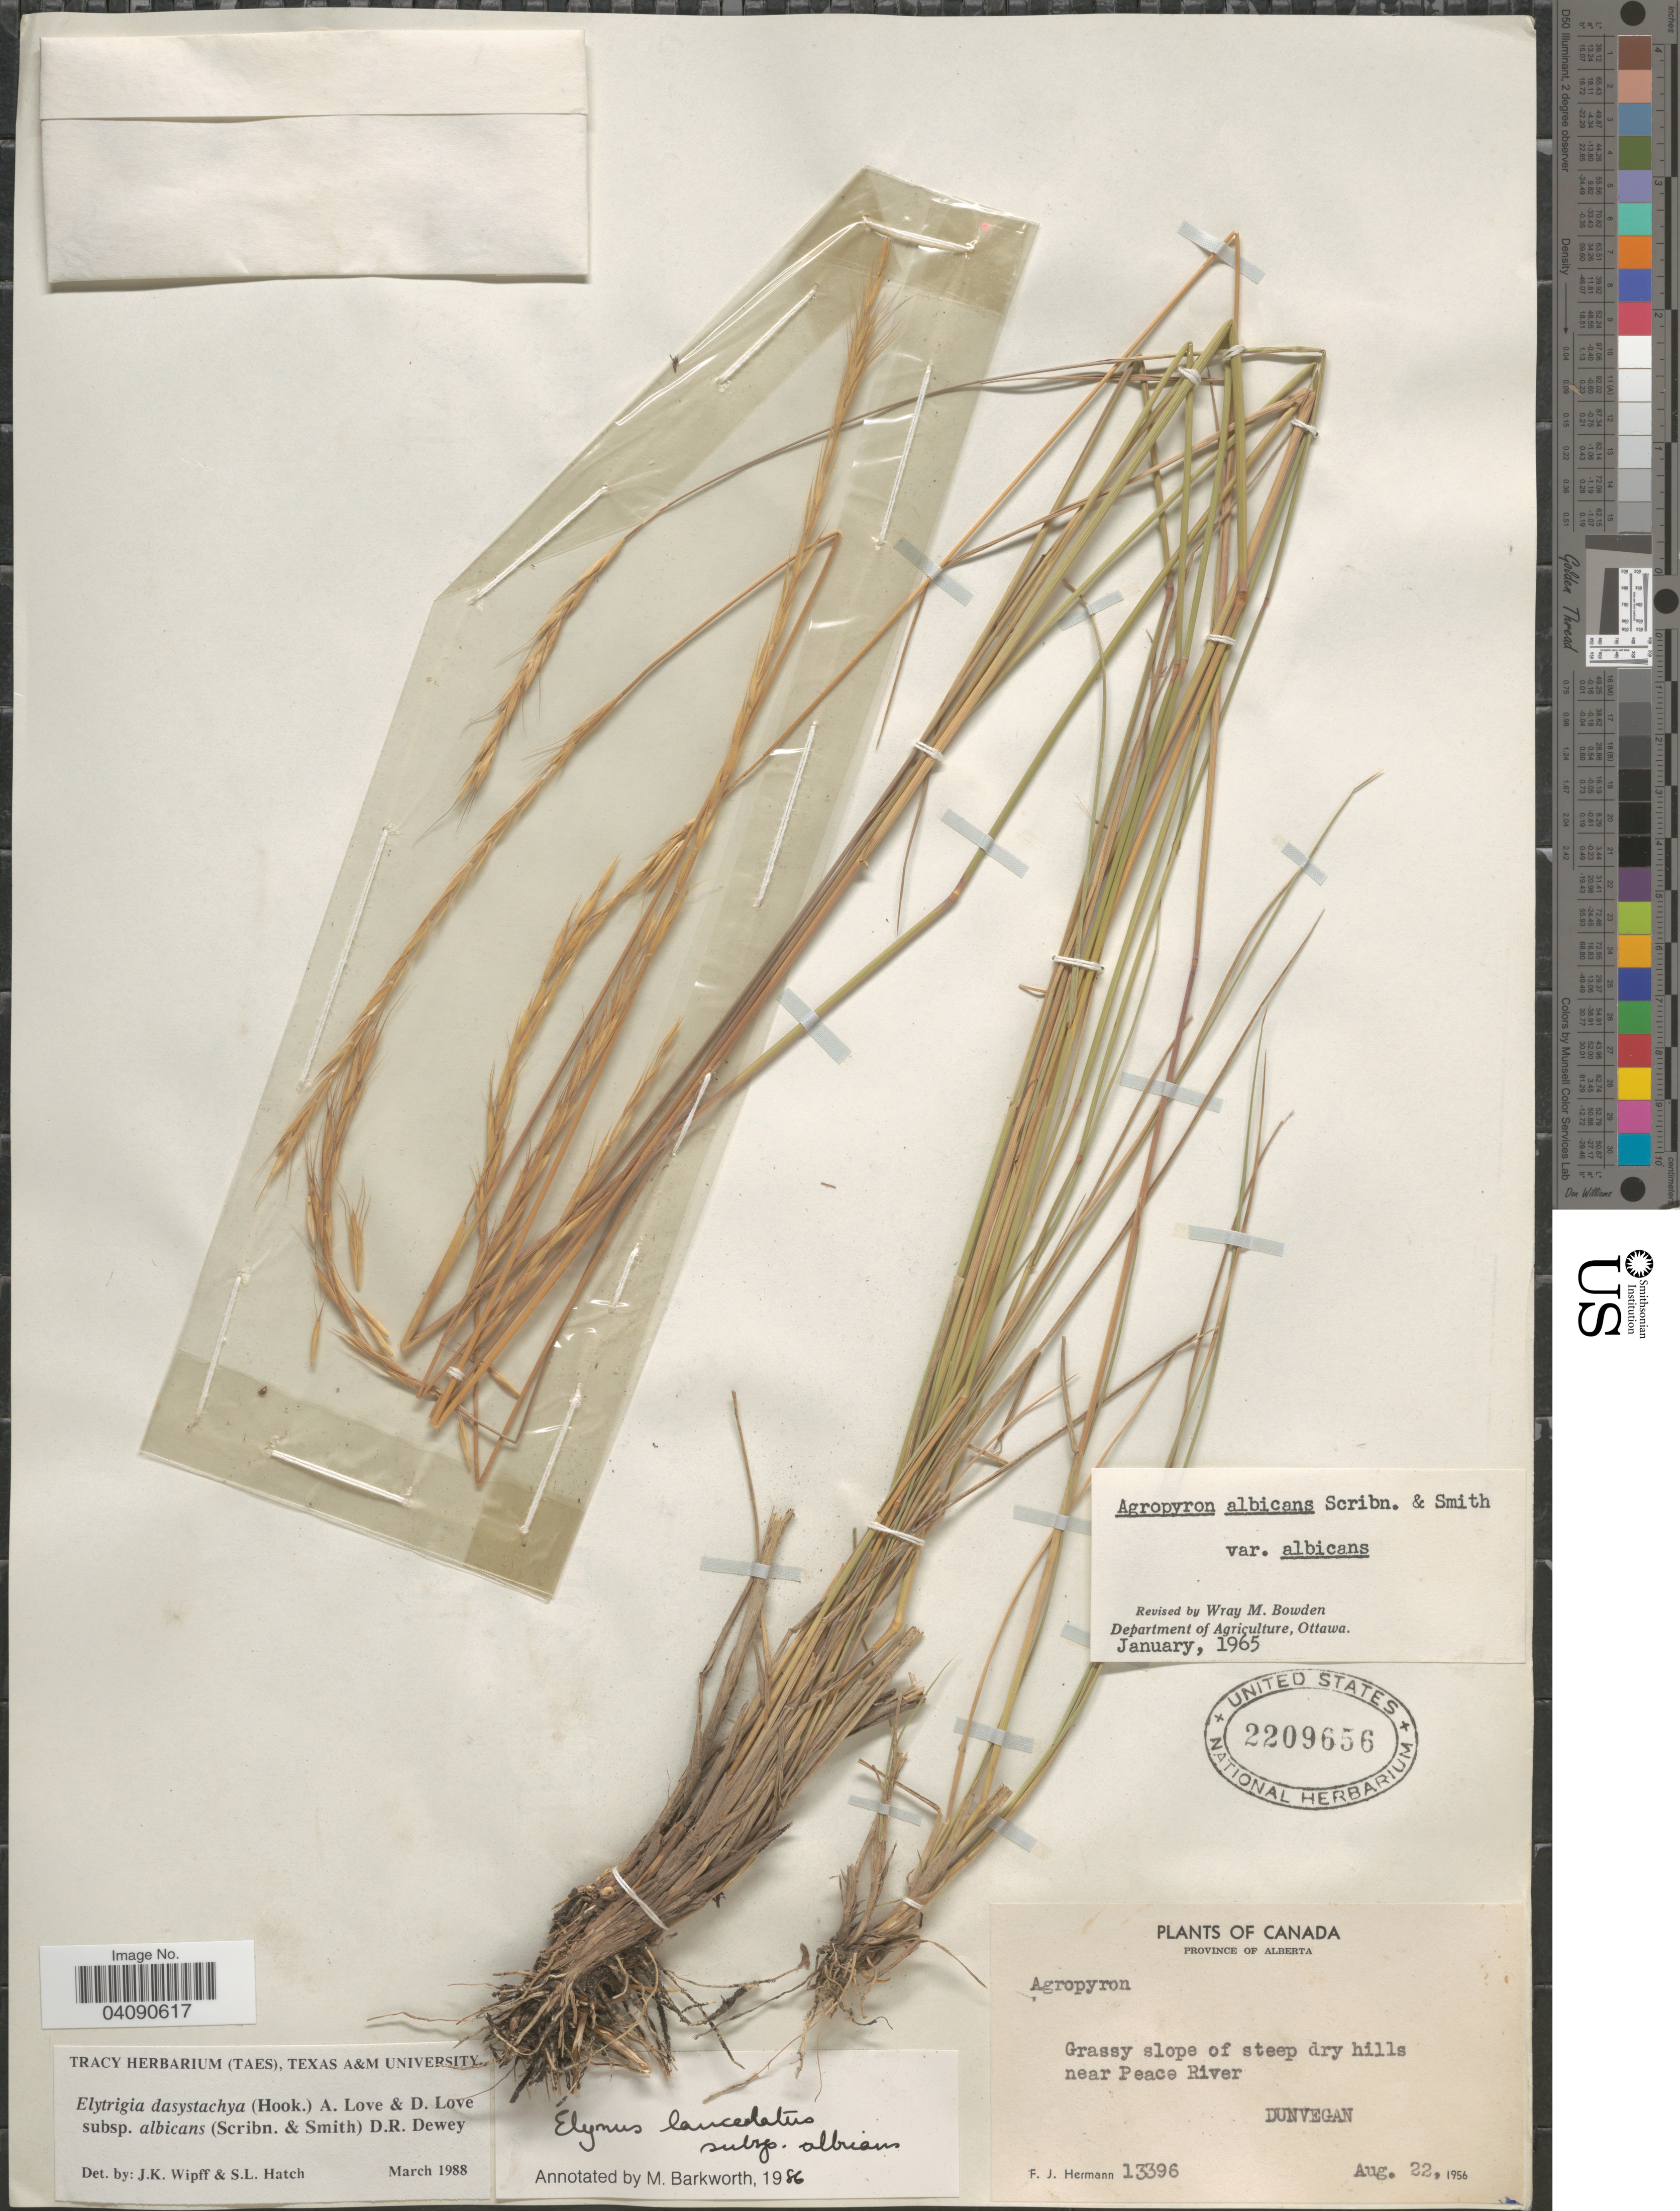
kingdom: Plantae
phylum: Tracheophyta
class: Liliopsida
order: Poales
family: Poaceae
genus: Elymus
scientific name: Elymus albicans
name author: (Scribn. & J.G. Sm.) Á. Löve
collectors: F. J. Hermann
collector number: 13396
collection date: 1956-08-22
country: Canada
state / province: Alberta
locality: Grassy slope of steep dry hills near Peace River. Dunvegan.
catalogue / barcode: US 2209656